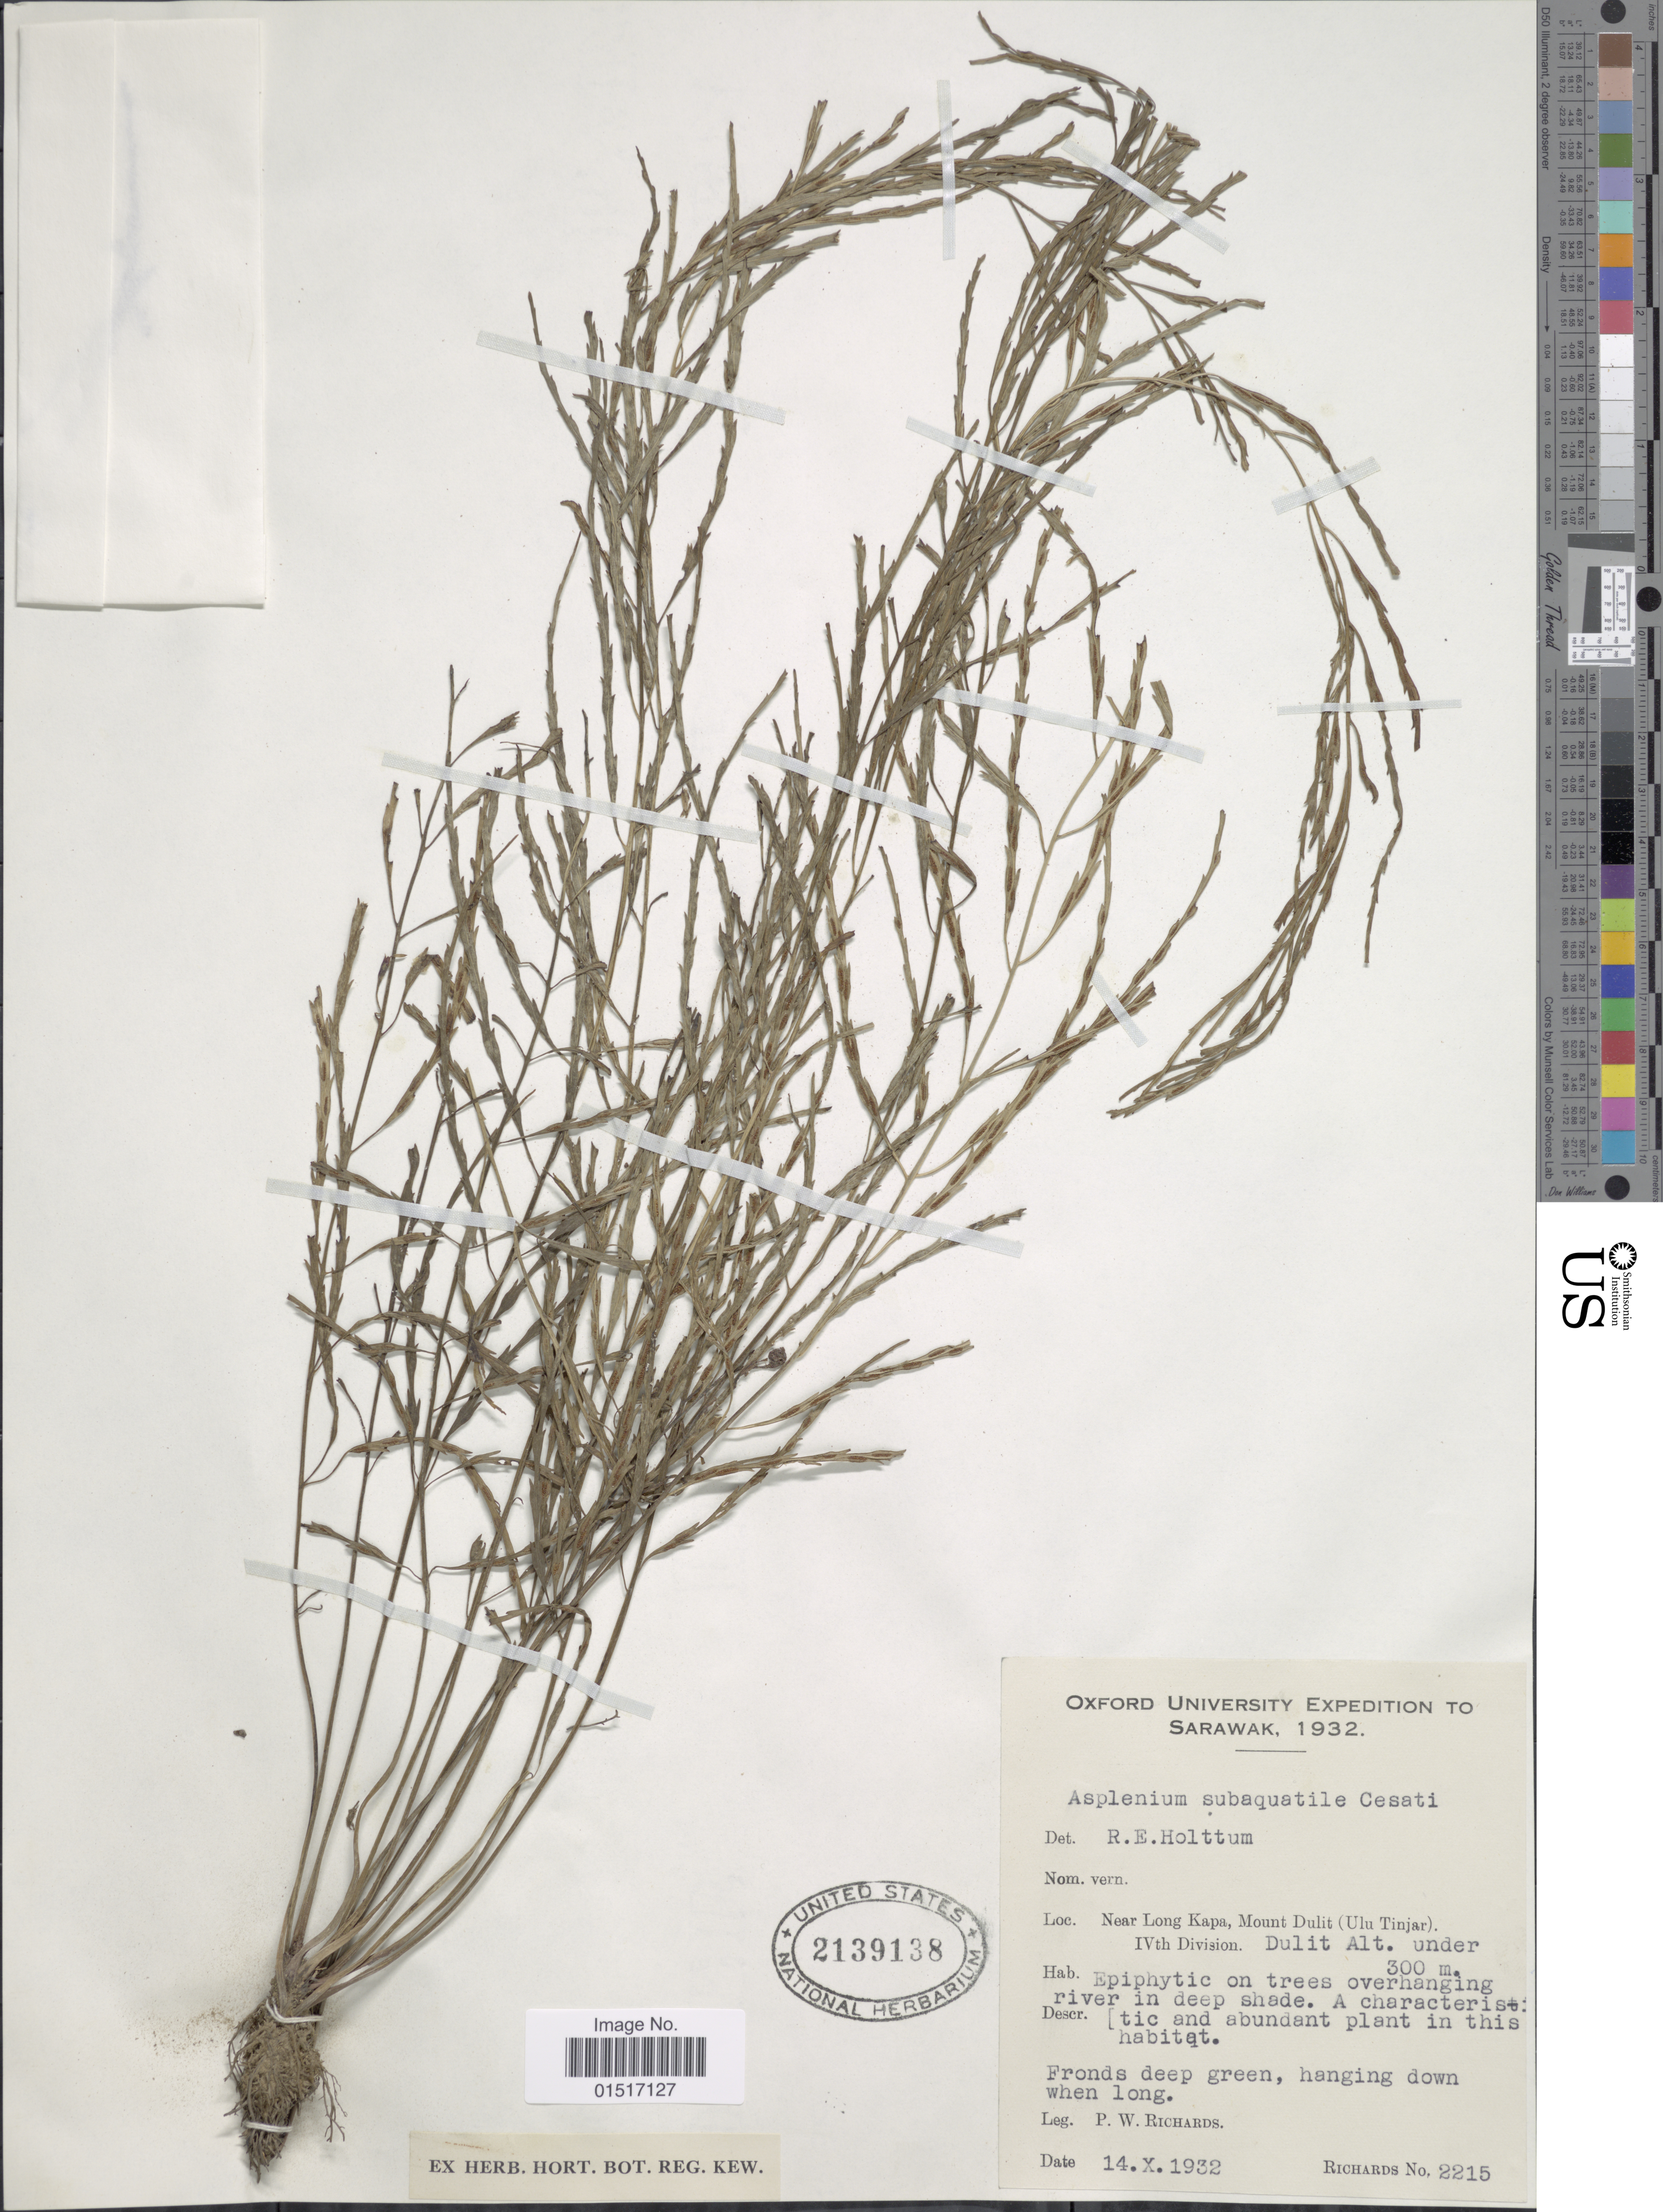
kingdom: Plantae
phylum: Tracheophyta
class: Polypodiopsida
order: Polypodiales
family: Aspleniaceae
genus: Asplenium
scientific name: Asplenium subaquatile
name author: Ces.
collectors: P. Richards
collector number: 2215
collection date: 1932-10-14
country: Malaysia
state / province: Sarawak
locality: Near Long Kapa, Mount Dulit (Ulu Tinjar). IVth Division, Dulit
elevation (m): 300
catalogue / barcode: US 2139138